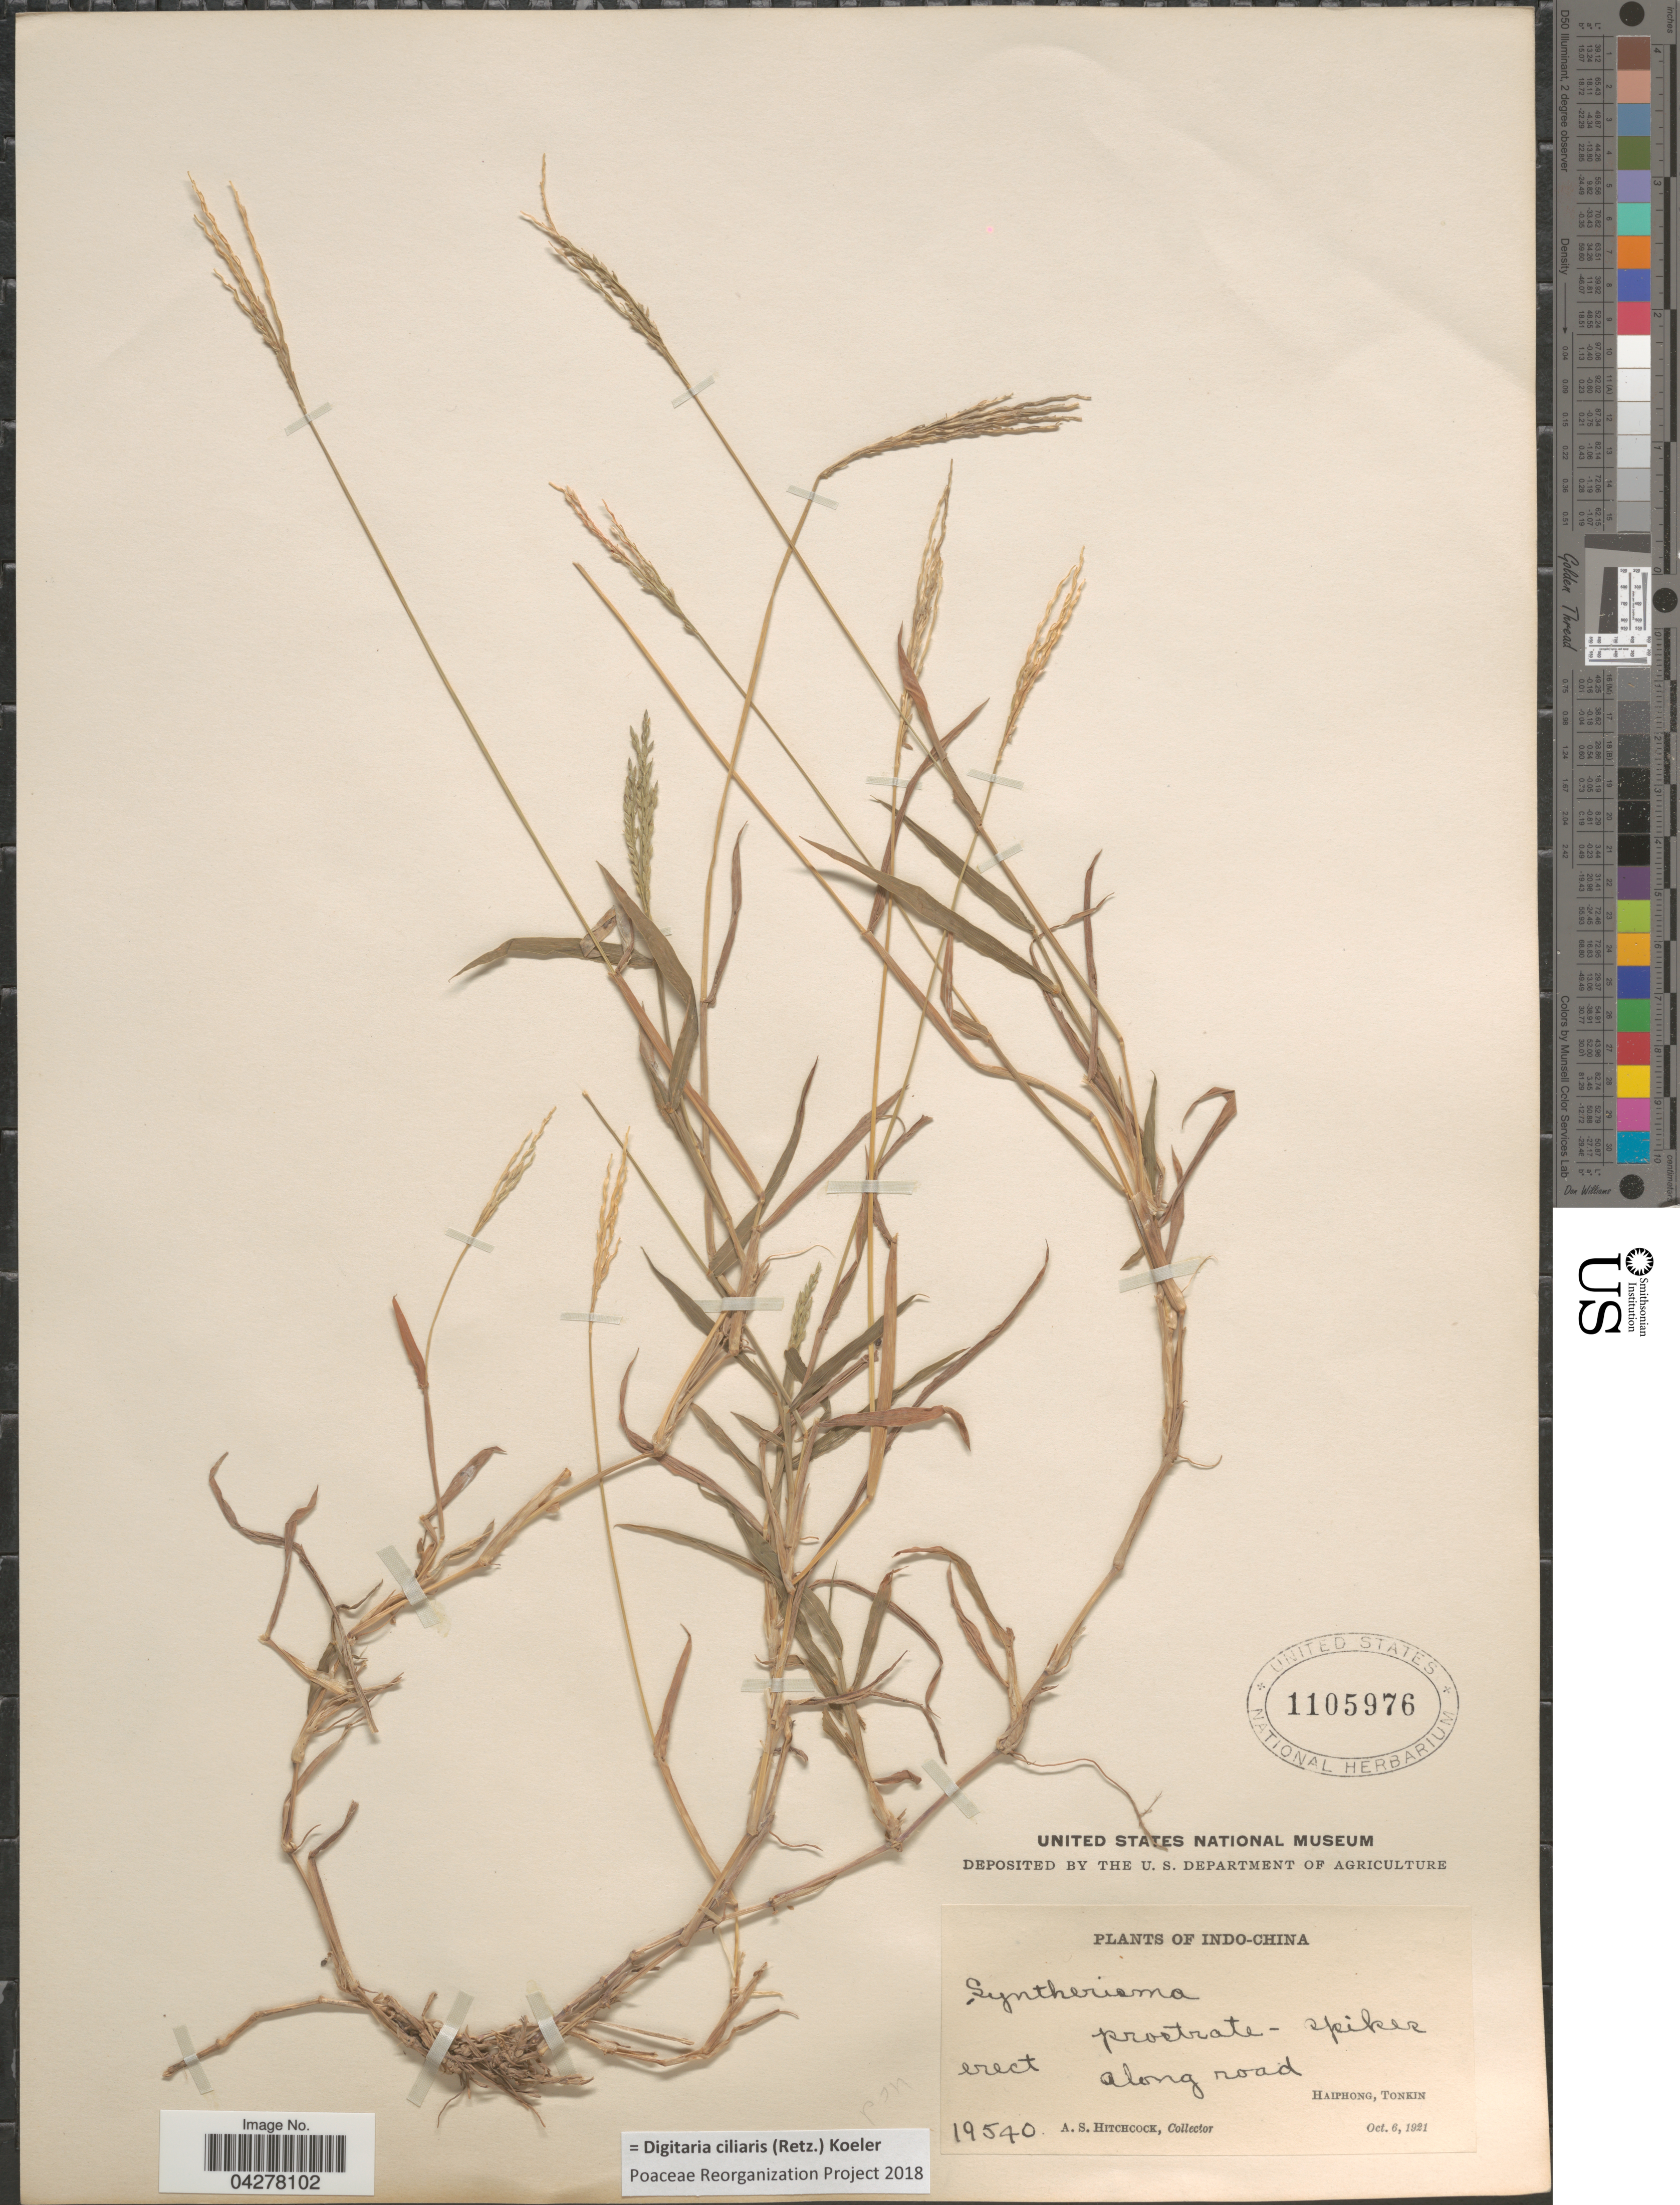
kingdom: Plantae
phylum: Tracheophyta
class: Liliopsida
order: Poales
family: Poaceae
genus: Digitaria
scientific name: Digitaria ciliaris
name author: (Retz.) Koeler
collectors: A. S. Hitchcock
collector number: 19540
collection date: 1921-10-06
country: Vietnam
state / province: Hai Phong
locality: Indo-China. Prostrate - spikes erect along road. Haiphong, Tonkin.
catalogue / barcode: US 1105976